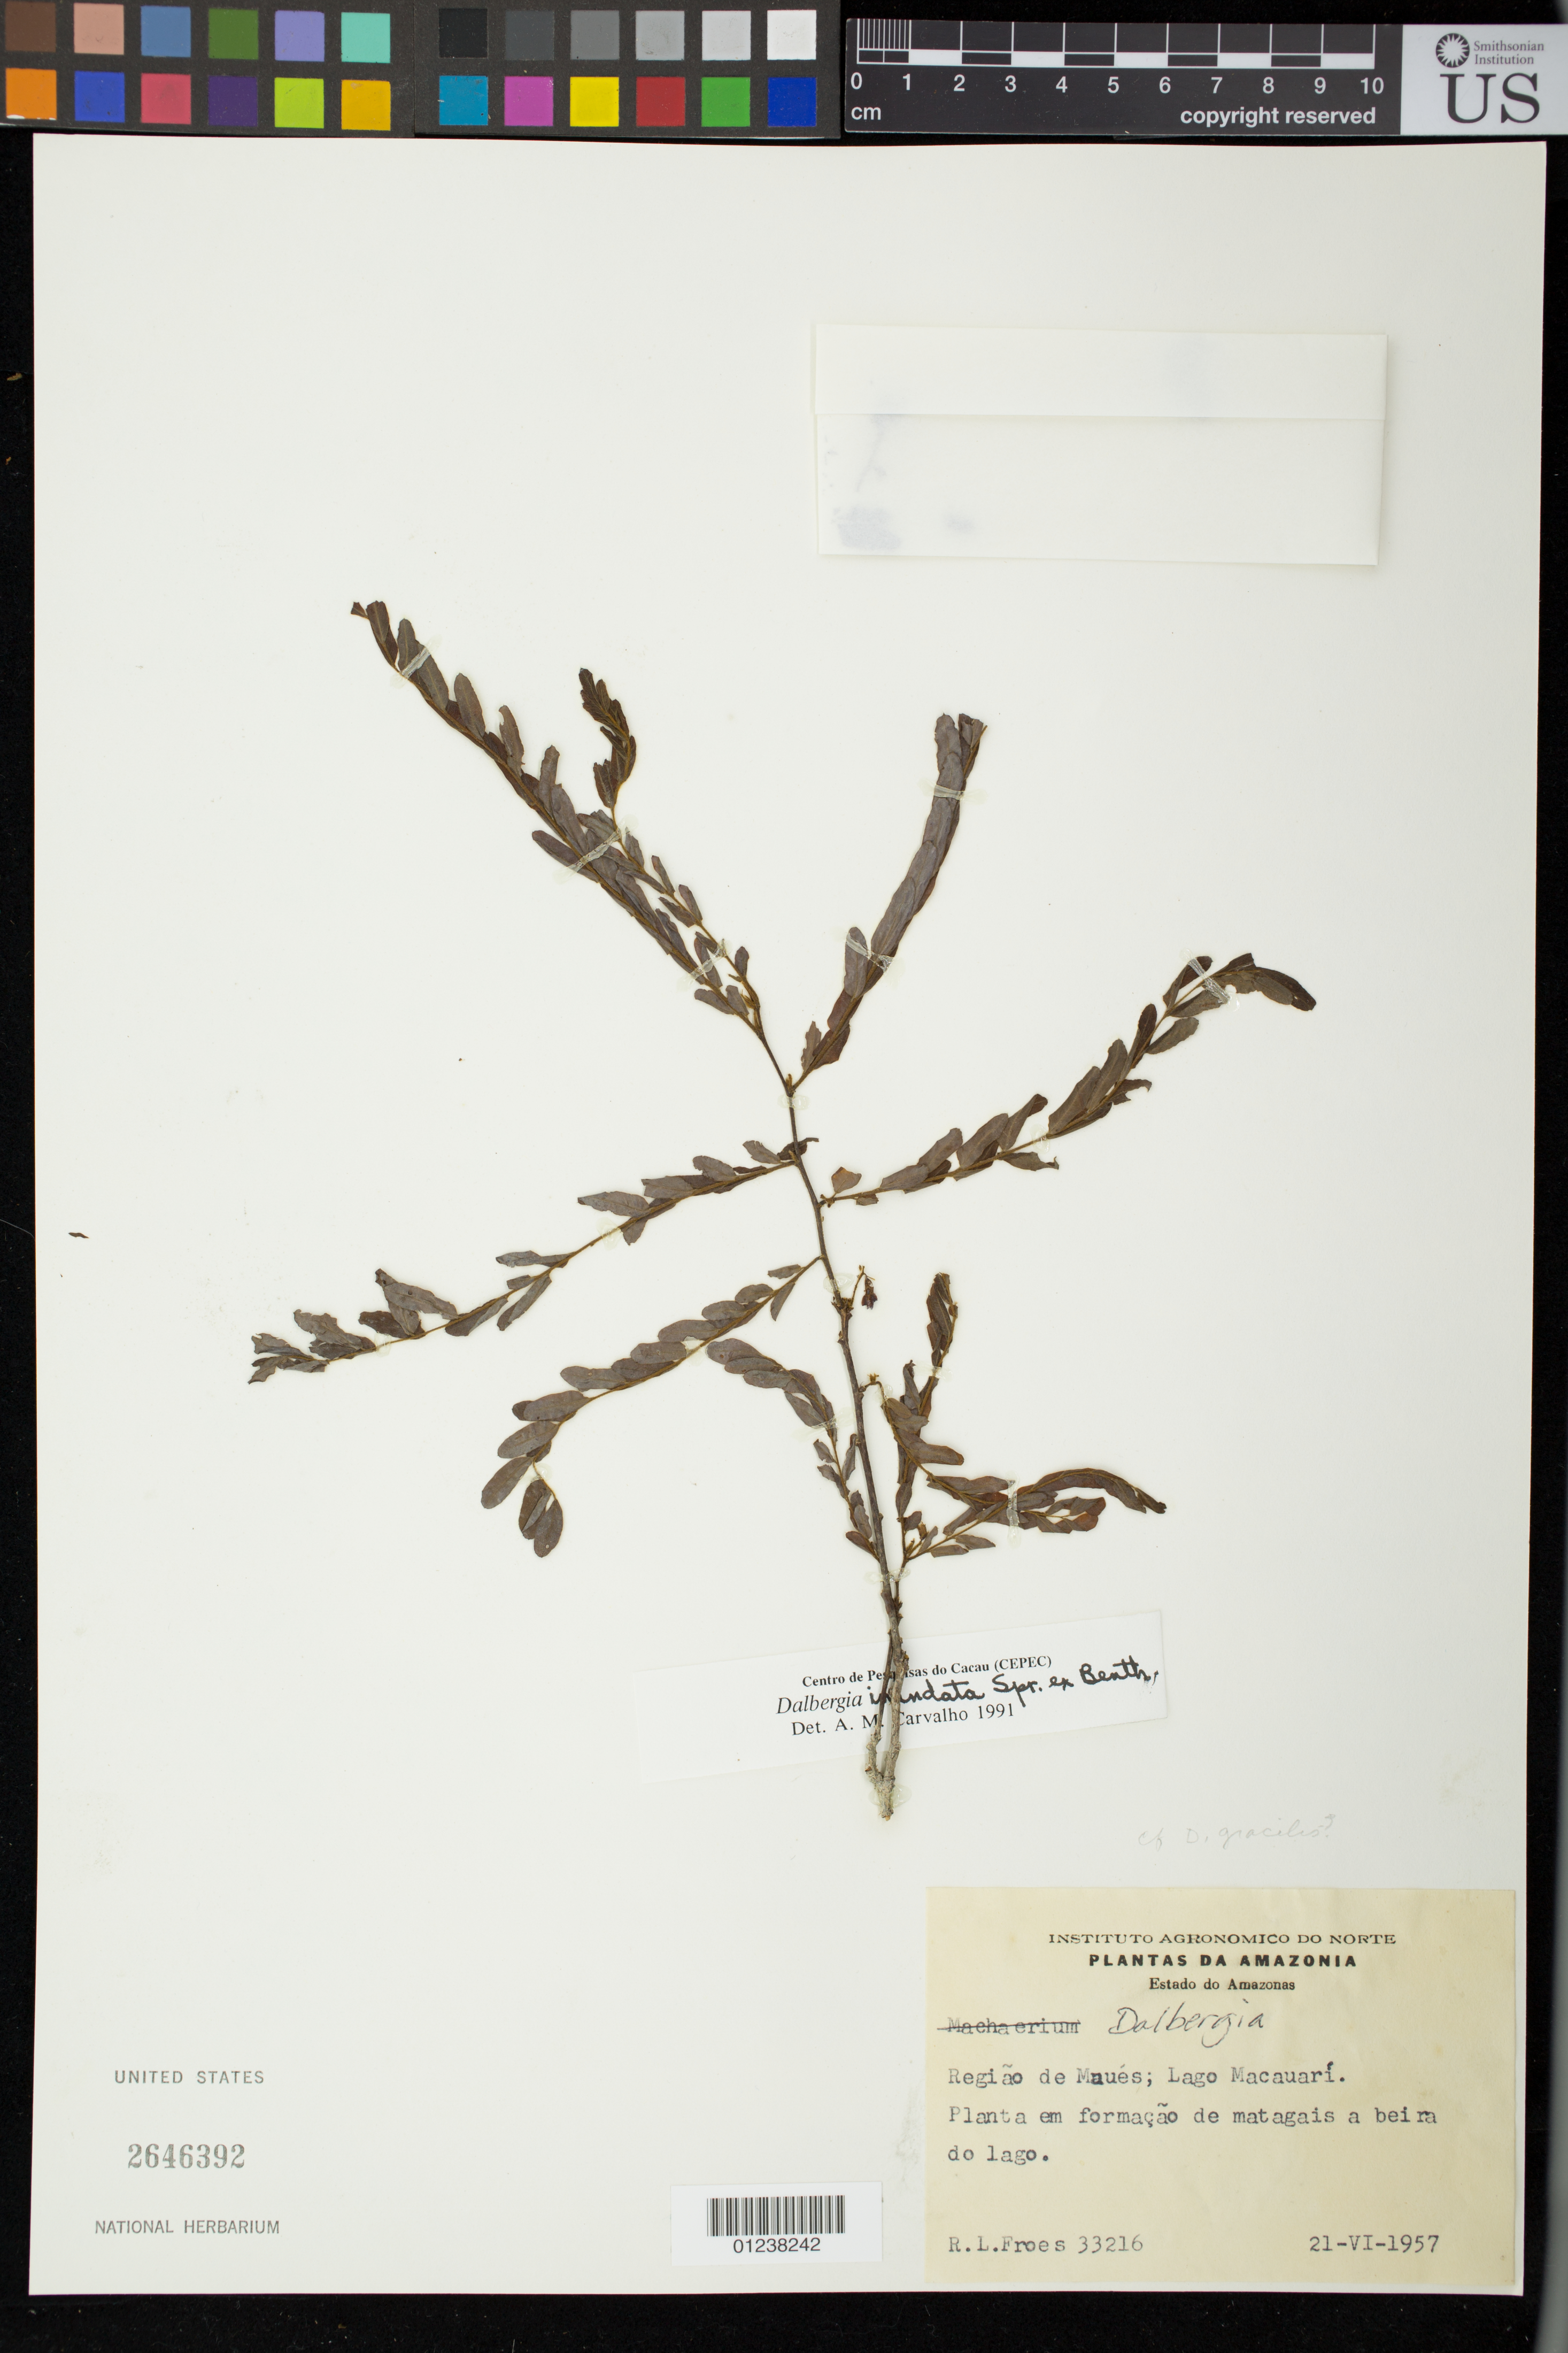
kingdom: Plantae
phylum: Tracheophyta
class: Magnoliopsida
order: Fabales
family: Fabaceae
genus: Dalbergia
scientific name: Dalbergia inundata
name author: Benth.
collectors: R. Froes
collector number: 33216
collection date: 1957-06-21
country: Brazil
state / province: Amazonas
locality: Regiao de Maues; Lago Macauari.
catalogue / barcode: US 2646392